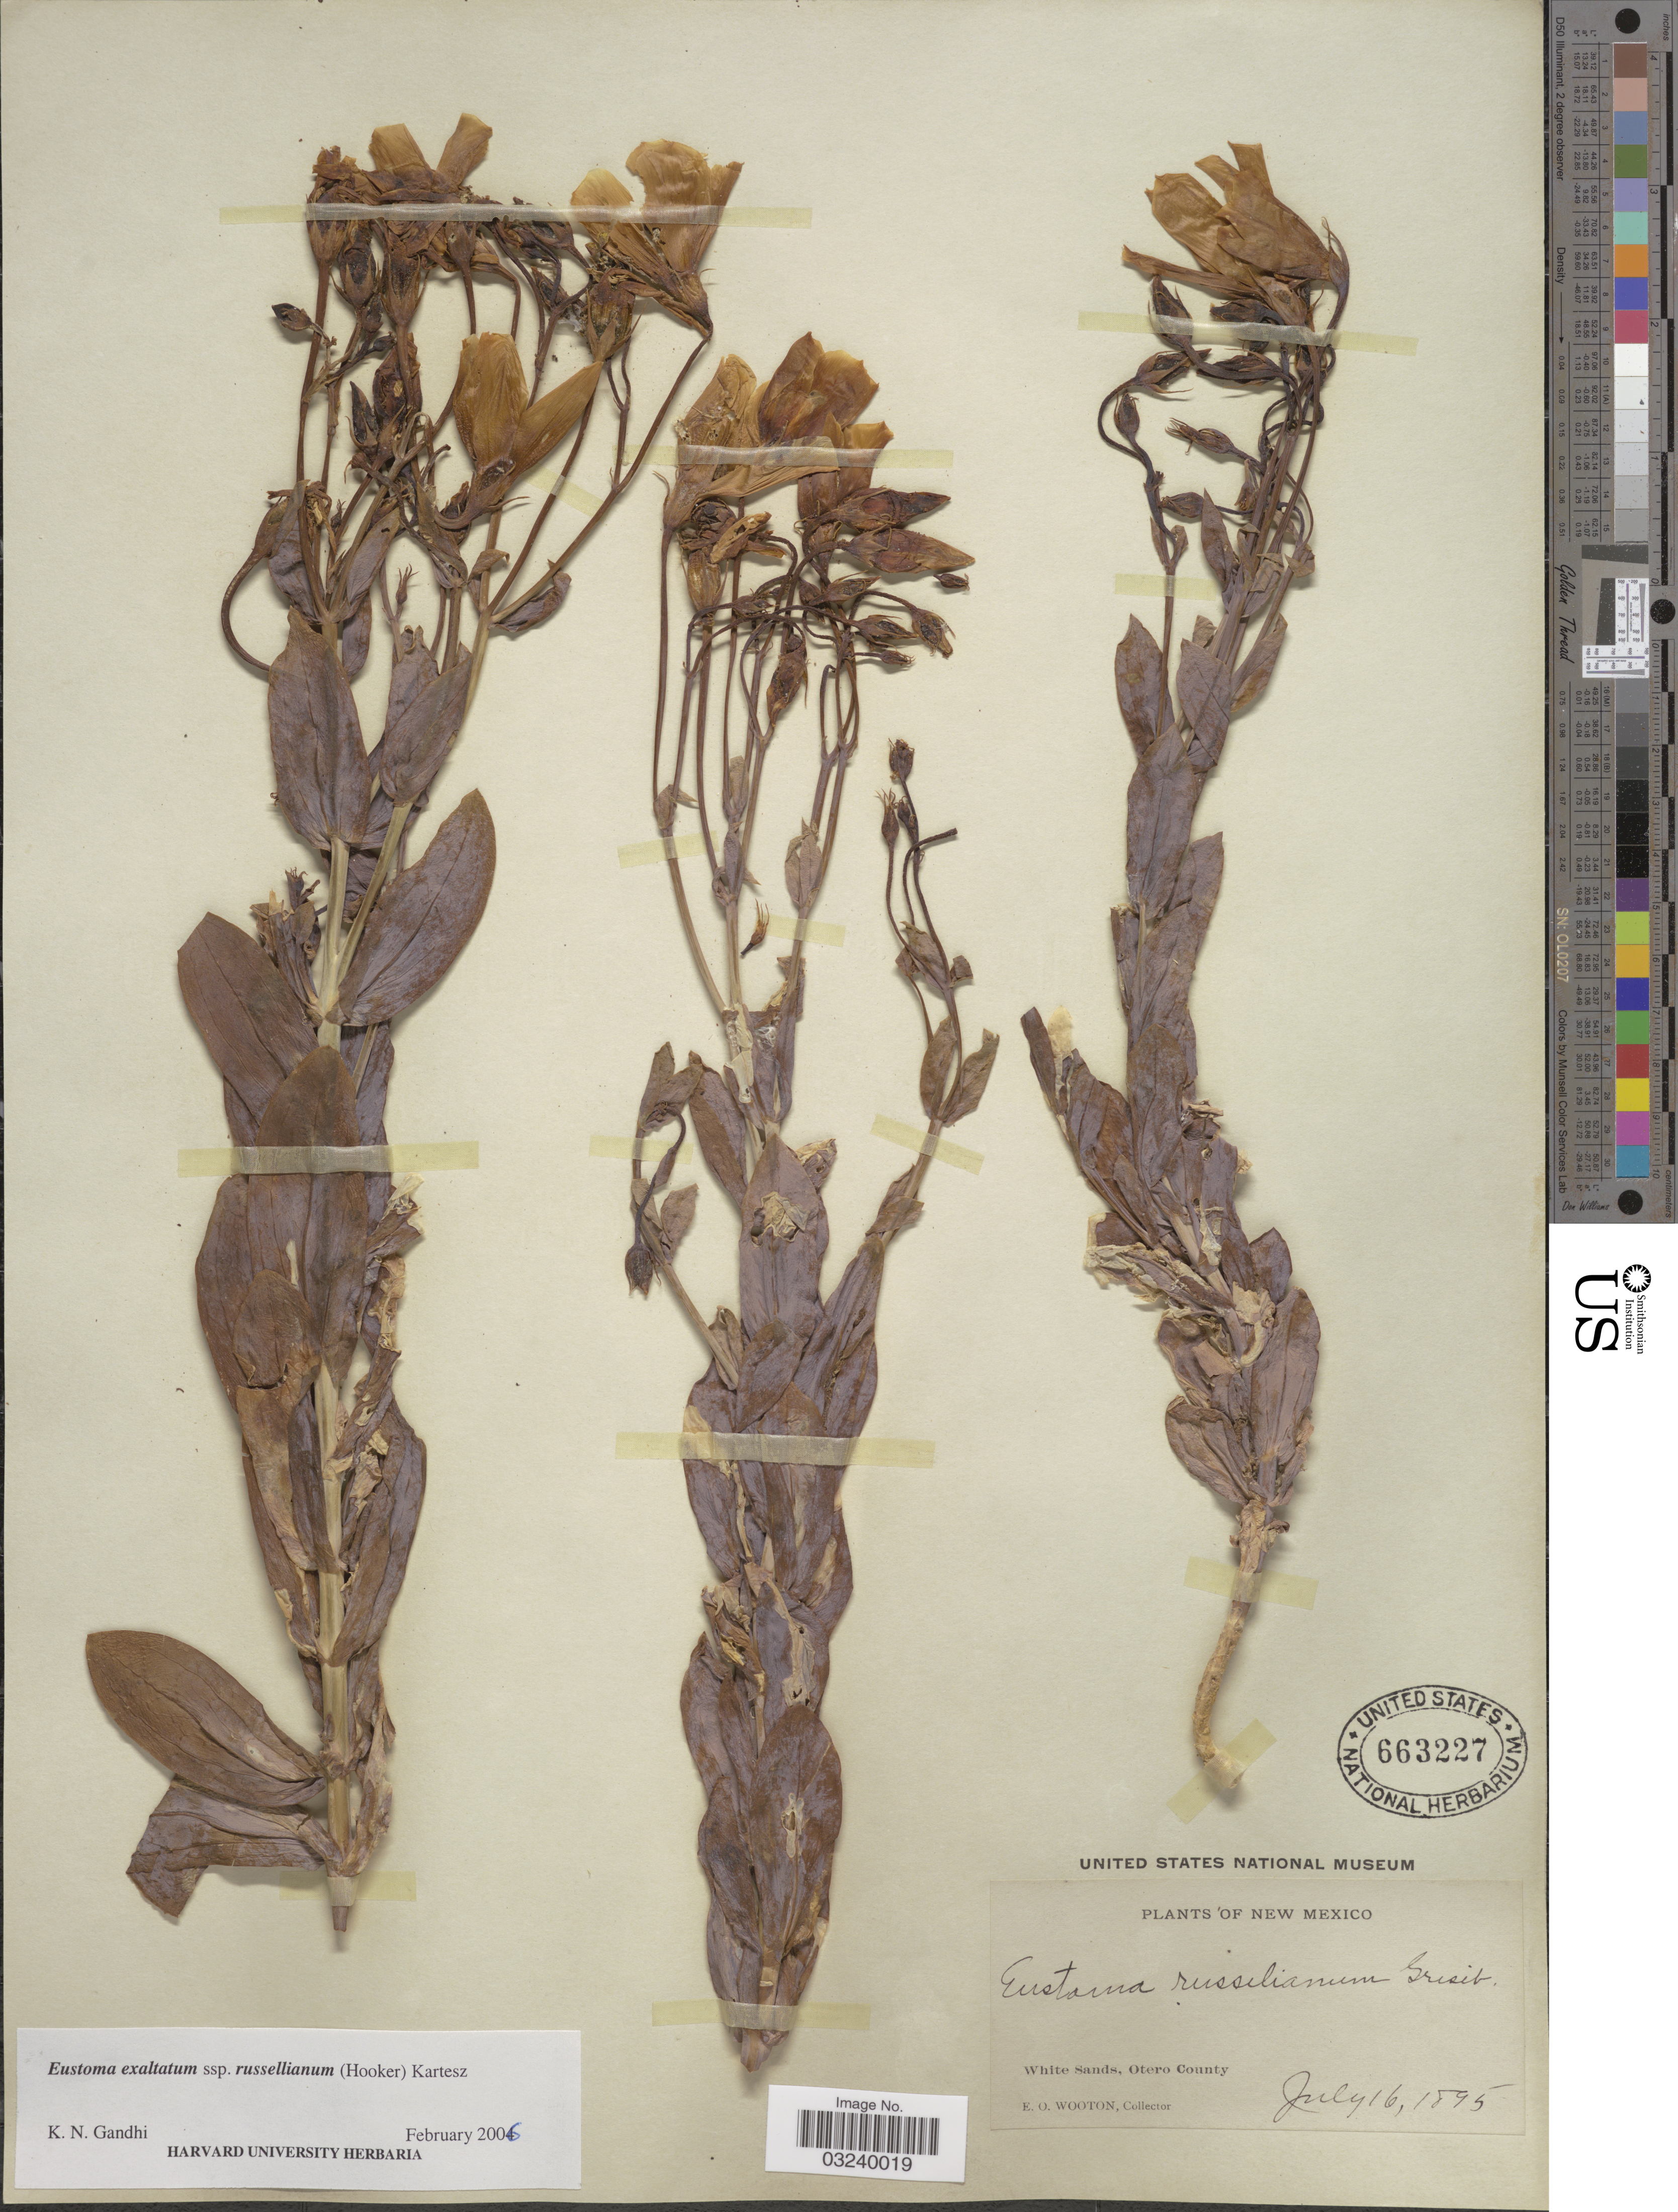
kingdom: Plantae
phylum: Tracheophyta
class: Magnoliopsida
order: Gentianales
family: Gentianaceae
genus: Eustoma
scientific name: Eustoma grandiflorum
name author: (Raf.) Shinners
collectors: E. O. Wooton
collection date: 1895-07-16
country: United States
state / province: New Mexico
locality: White Sands, Otero County.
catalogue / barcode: US 663227